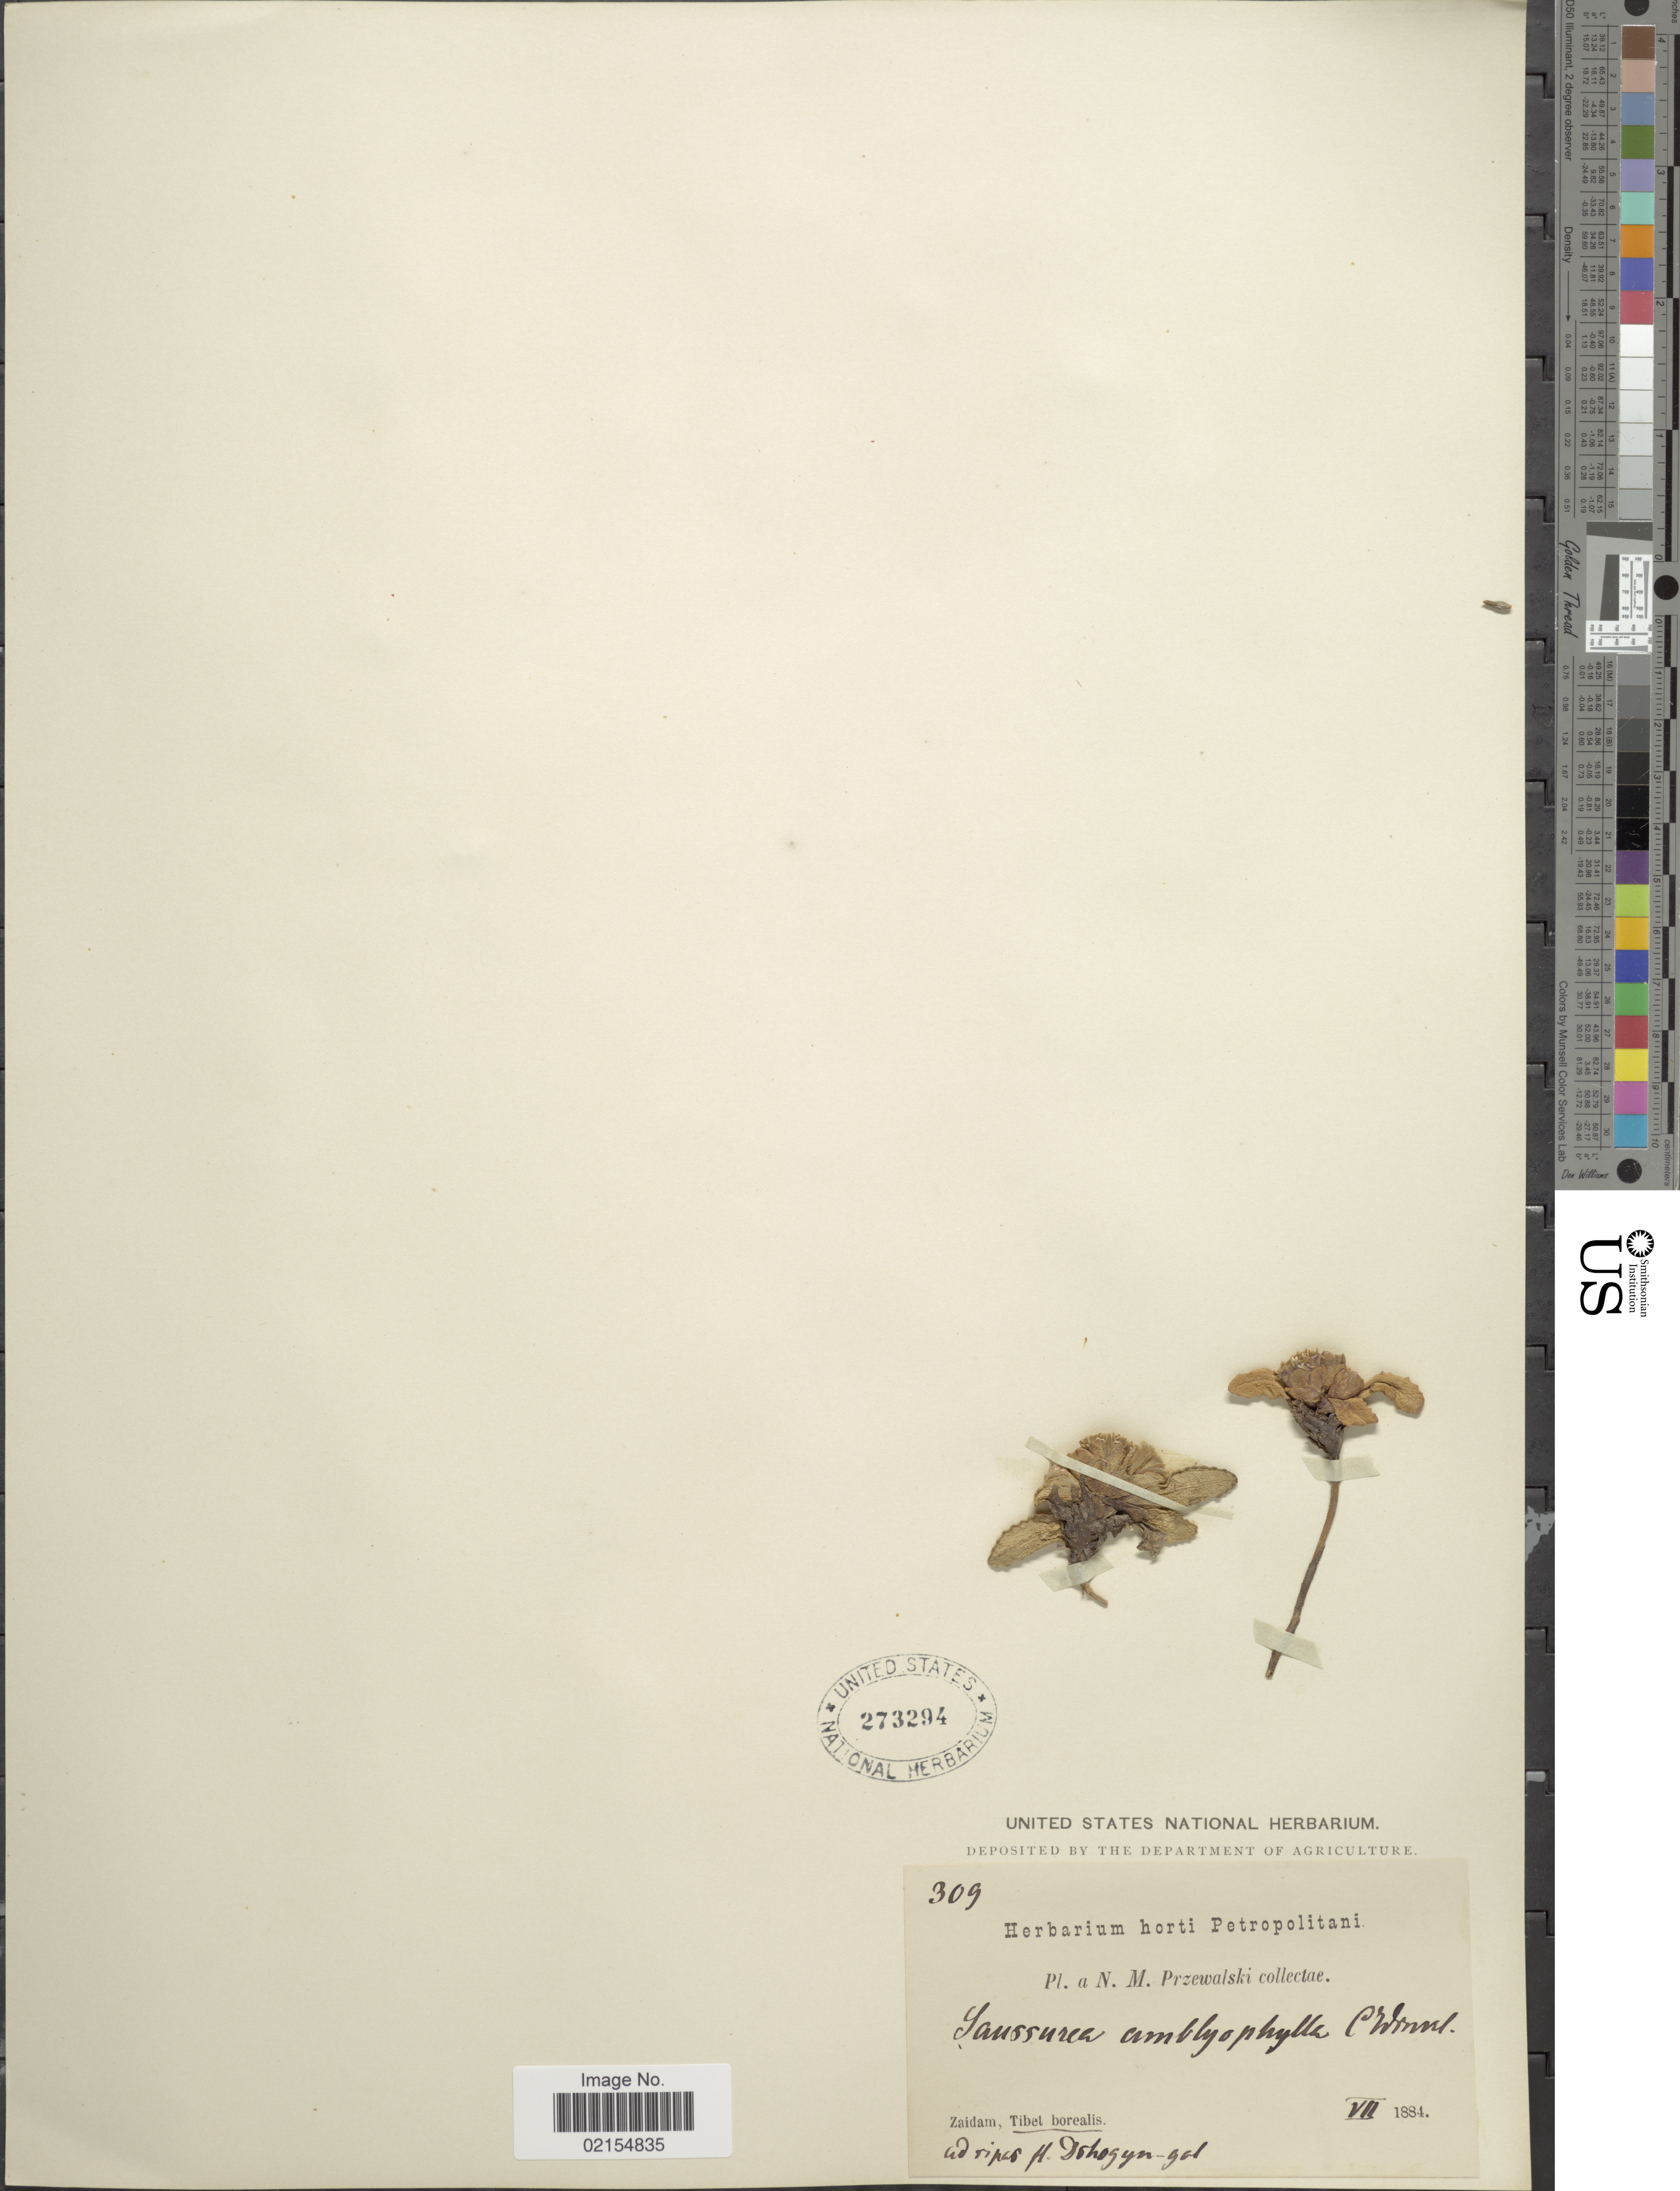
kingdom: Plantae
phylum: Tracheophyta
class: Magnoliopsida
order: Asterales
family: Asteraceae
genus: Saussurea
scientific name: Saussurea amblyophylla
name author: C. Winkl.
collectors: N. Przewalski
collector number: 309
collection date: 1884-07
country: China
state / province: Xizang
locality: Zaidam, Tibet borealis, ad ripus h. Dohogyn-gal [interpreted]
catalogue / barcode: US 273294